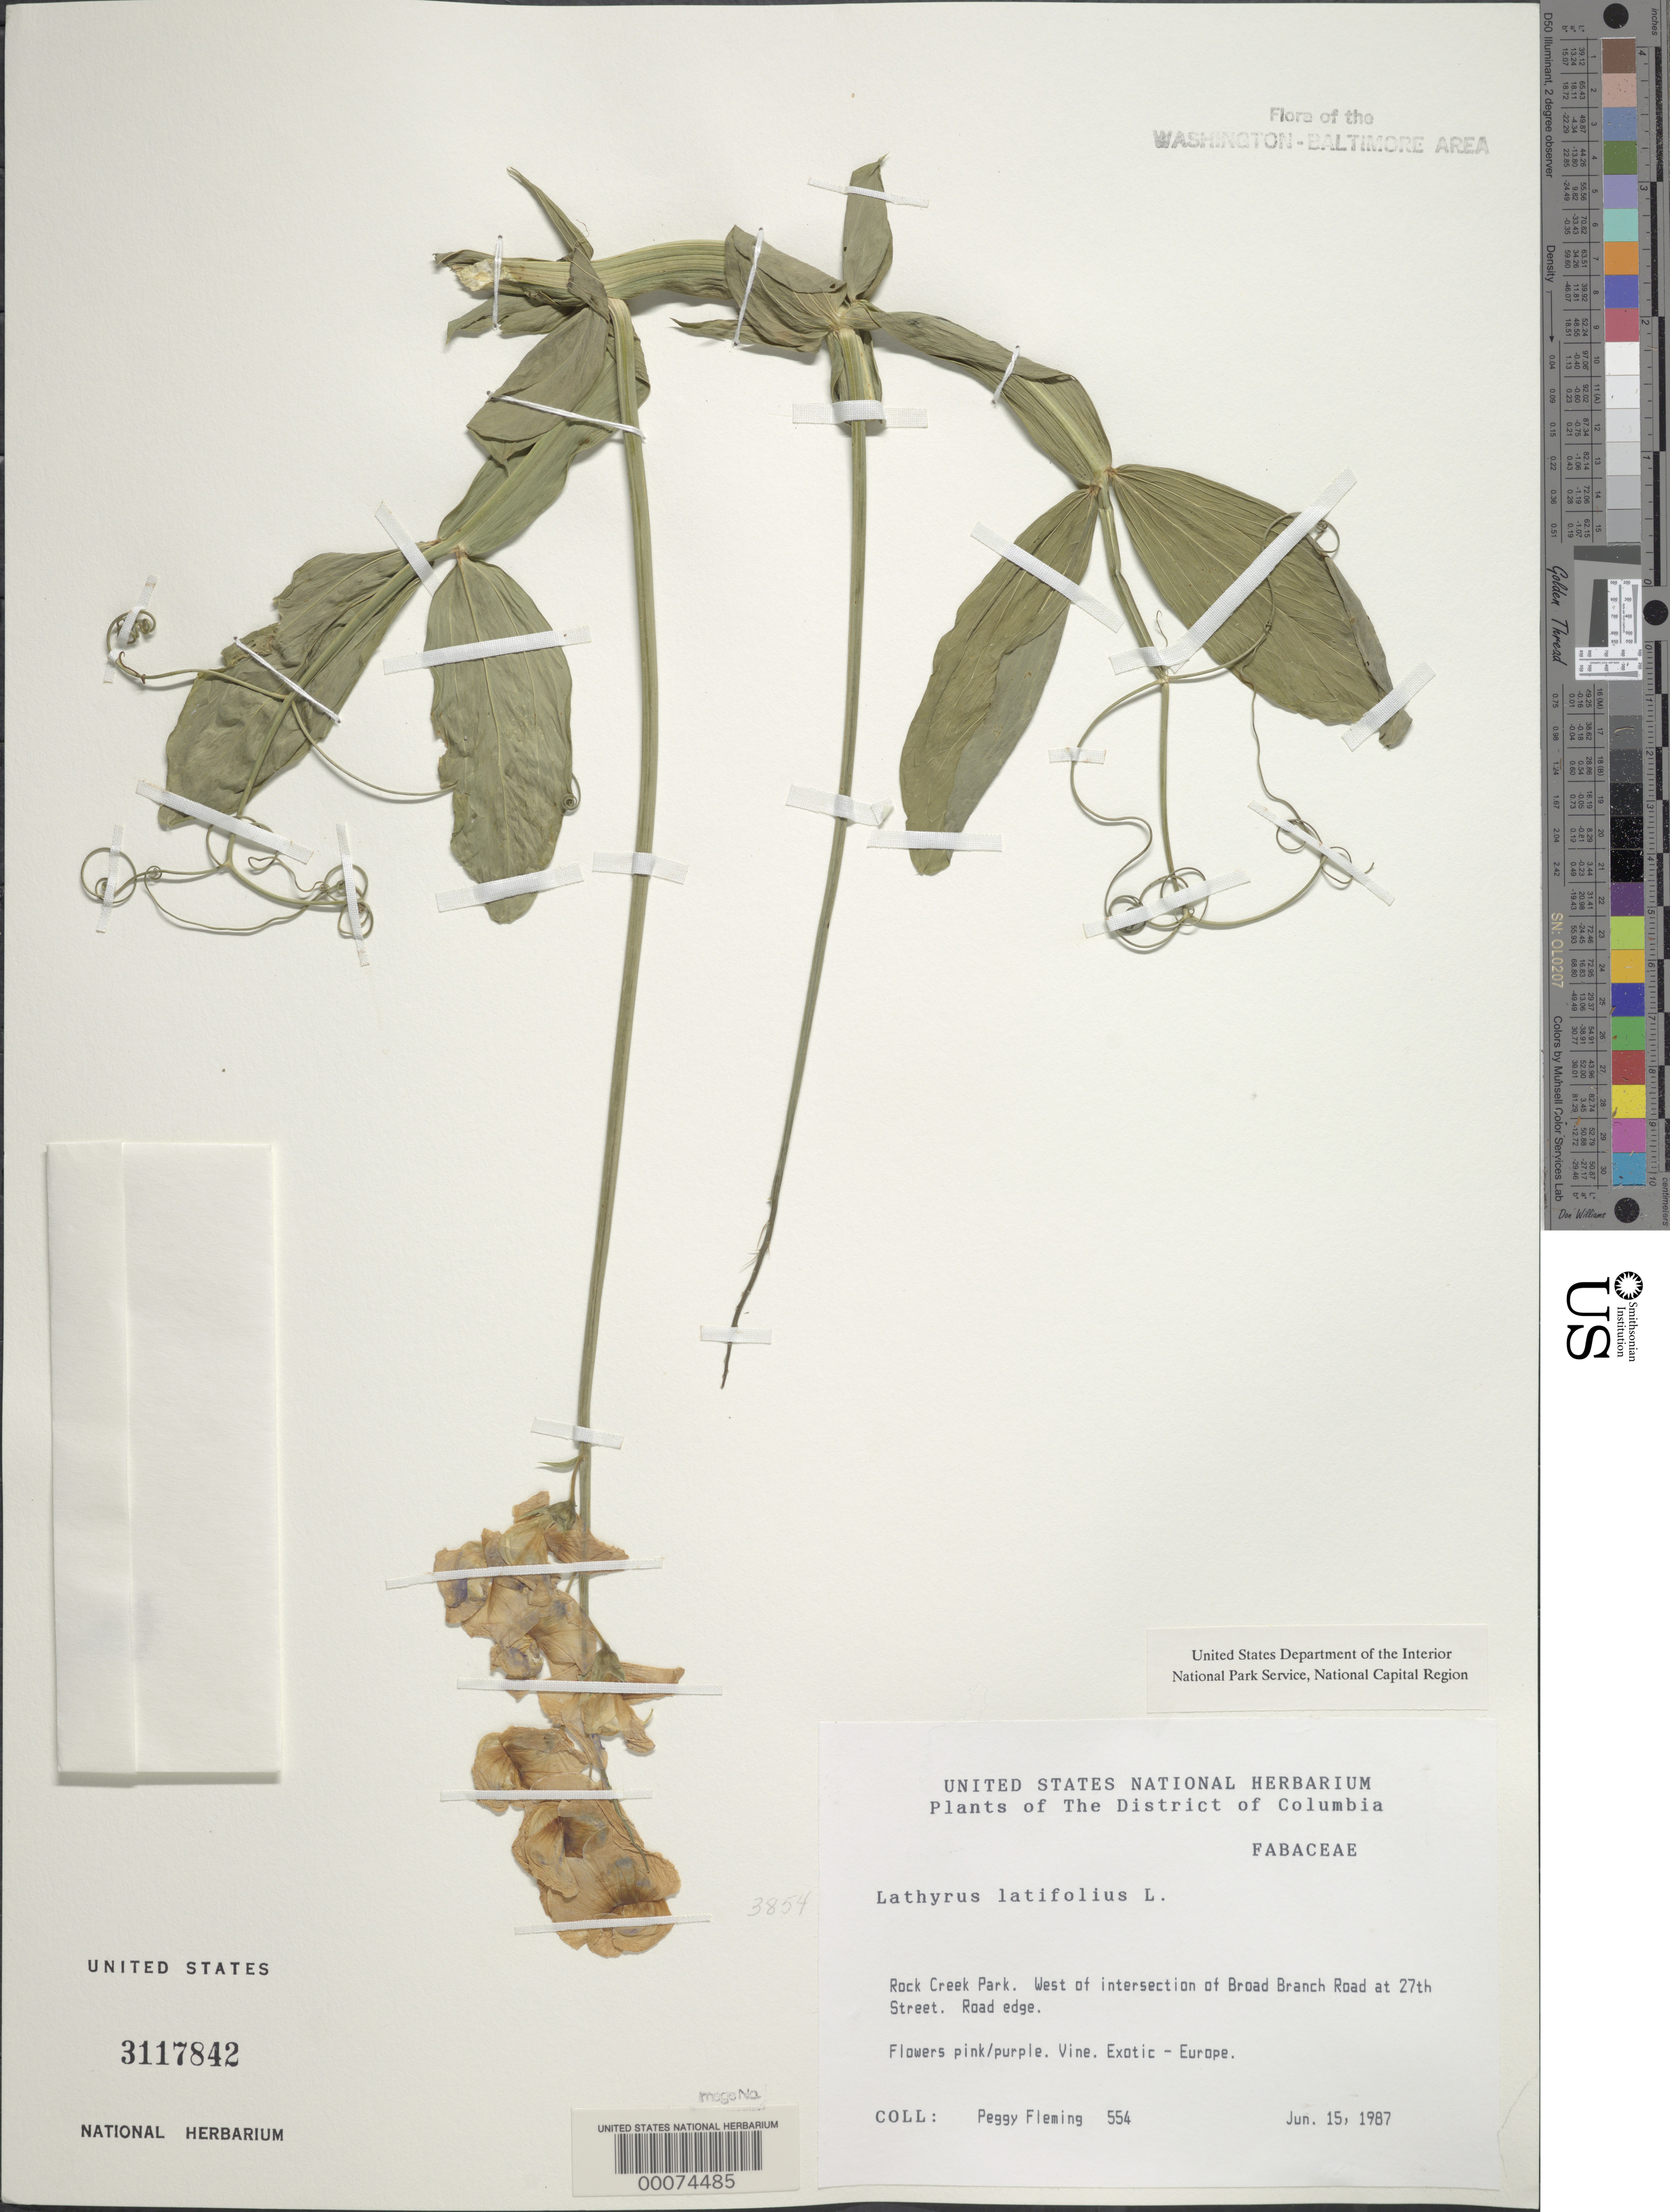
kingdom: Plantae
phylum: Tracheophyta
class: Magnoliopsida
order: Fabales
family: Fabaceae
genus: Lathyrus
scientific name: Lathyrus latifolius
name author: L.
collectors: P. Fleming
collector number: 554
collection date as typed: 15 Jun 1987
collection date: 1987-06-15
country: United States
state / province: District of Columbia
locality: Rock Creek Park. East of intersection of Broad Branch Road at 27th Street. Rock Creek Park and vicinity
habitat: Road edge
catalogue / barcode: US 3117842